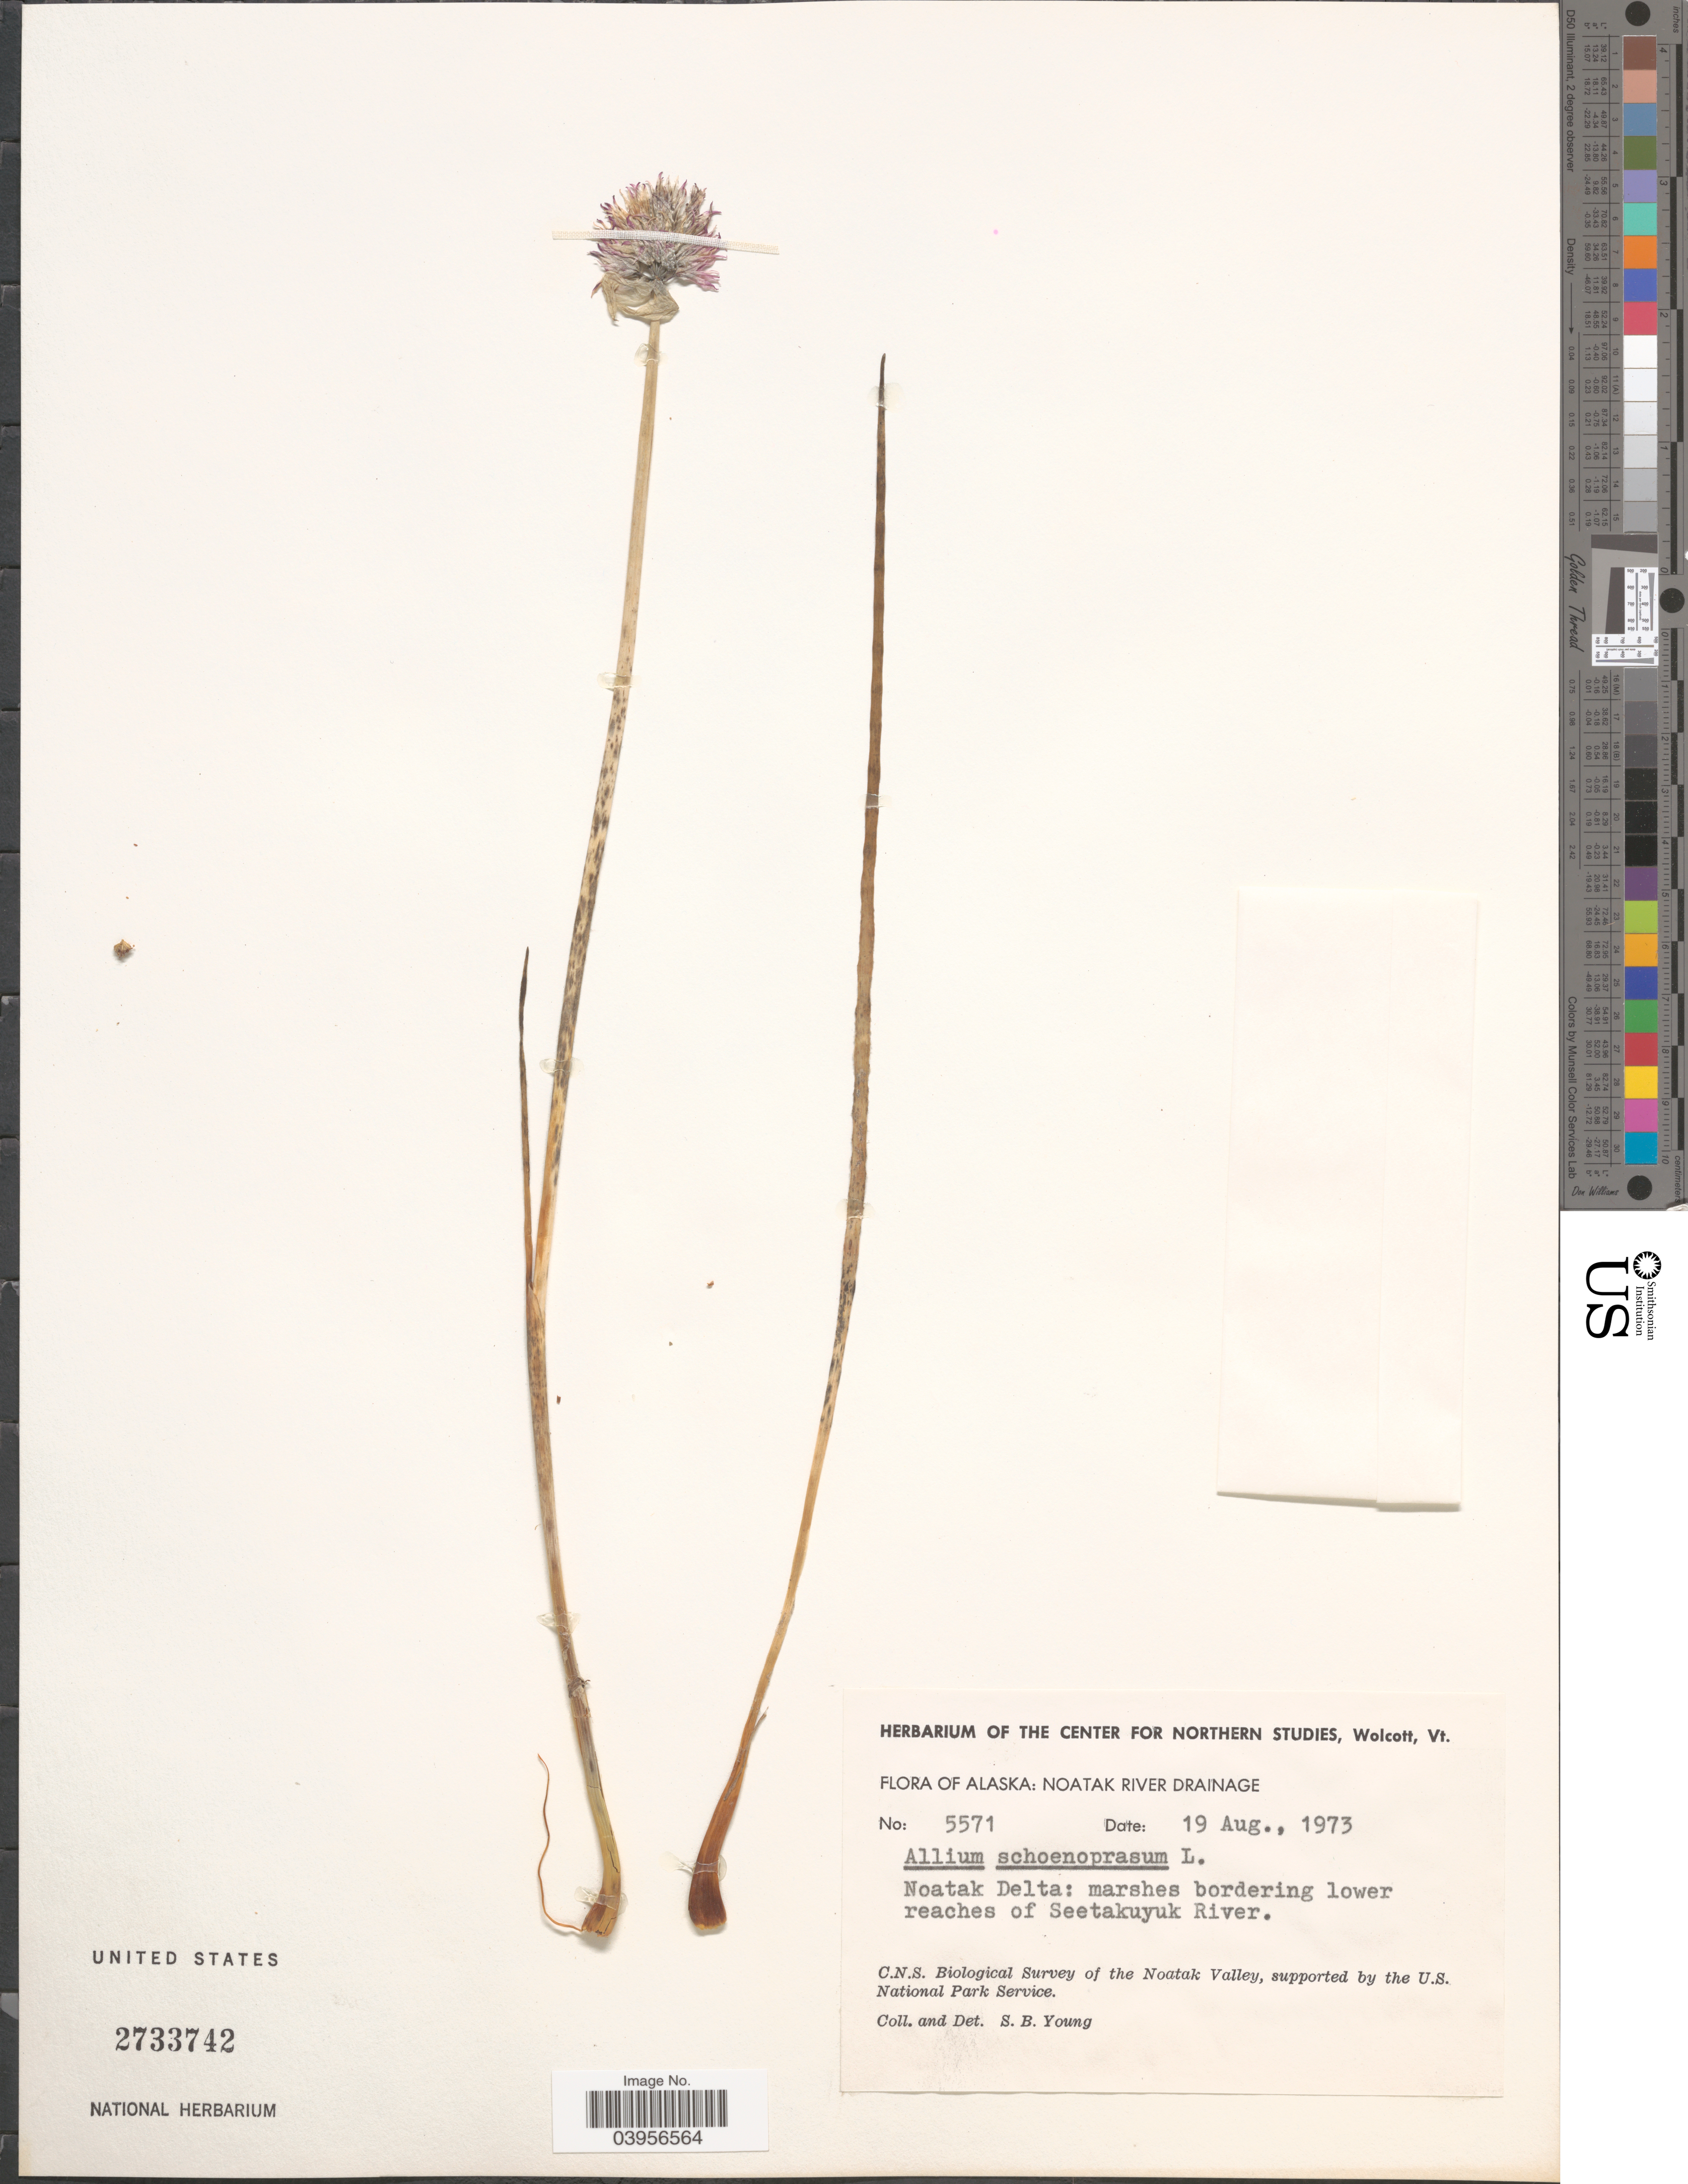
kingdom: Plantae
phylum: Tracheophyta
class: Liliopsida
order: Asparagales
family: Amaryllidaceae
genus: Allium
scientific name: Allium schoenoprasum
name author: L.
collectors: S. Young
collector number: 5571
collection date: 1973-08-19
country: United States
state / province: Alaska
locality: Noatak River Drainage. Noatak Delta: marshes bordering lower reaches of Seetakuyuk River. The Noatak Valley.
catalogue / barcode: US 2733742